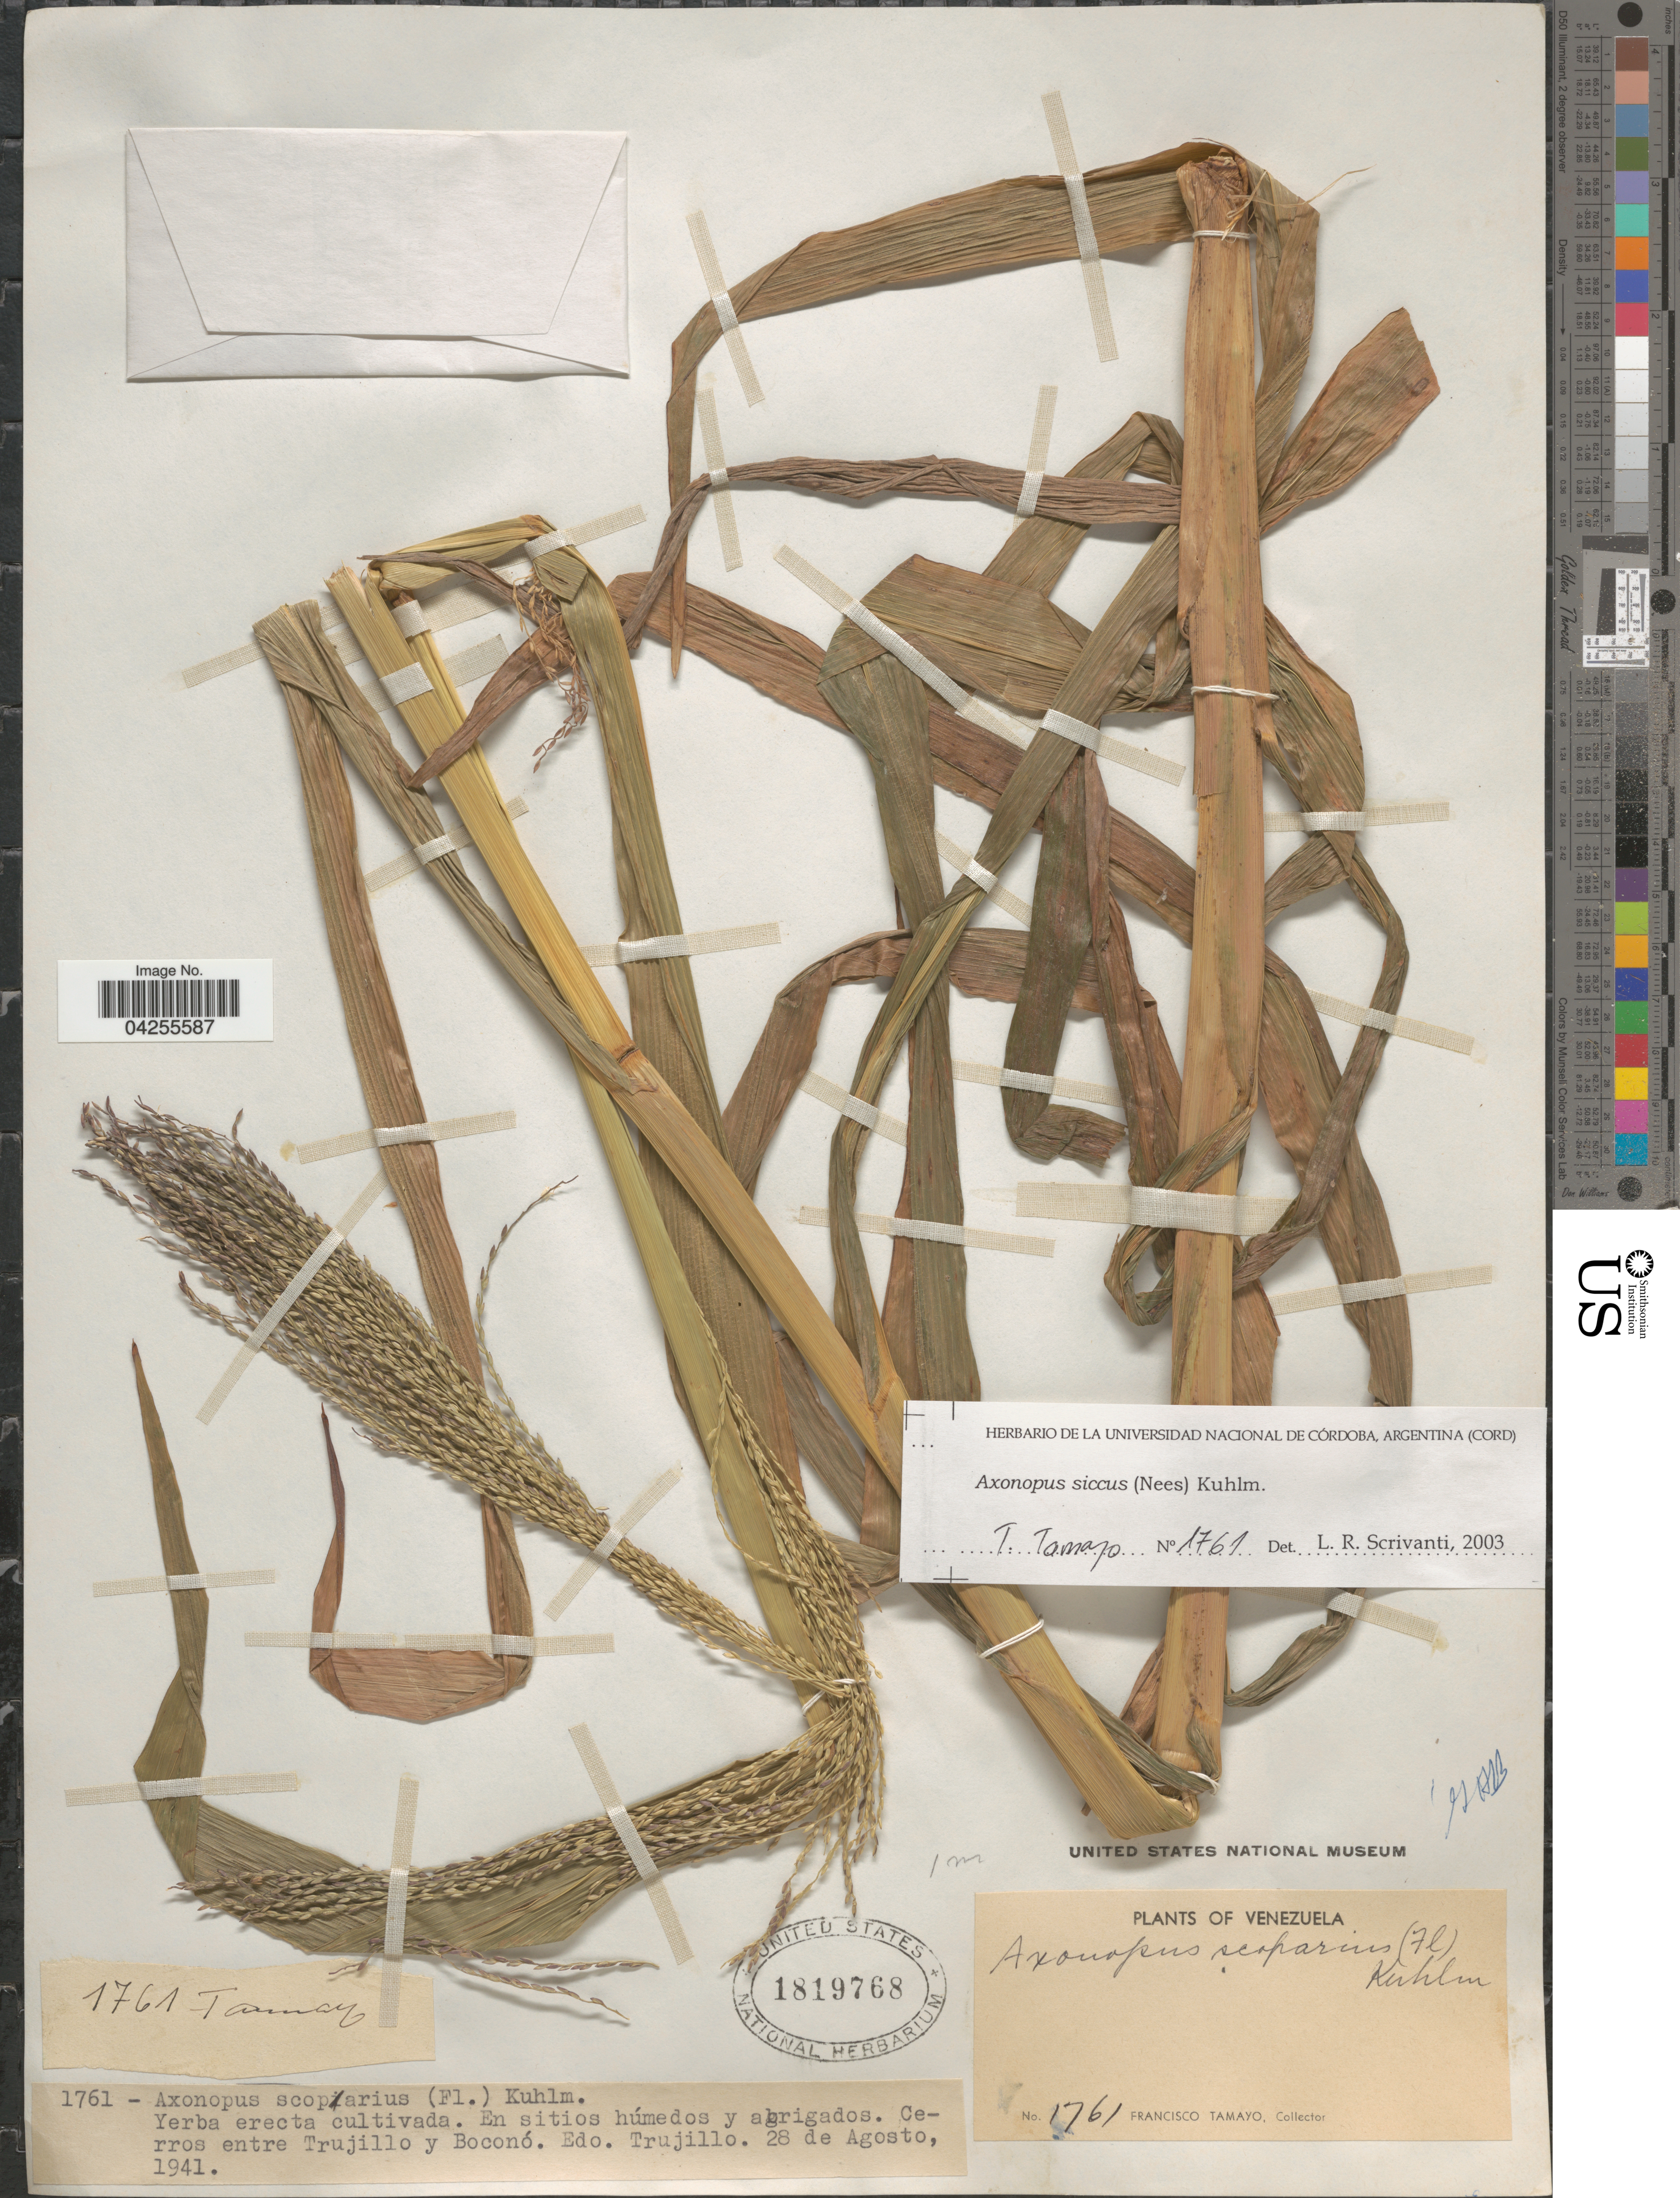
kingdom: Plantae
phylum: Tracheophyta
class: Liliopsida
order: Poales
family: Poaceae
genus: Axonopus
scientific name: Axonopus siccus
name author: (Nees) Kuhlm.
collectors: F. Tamayo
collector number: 1761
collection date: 1941-08-28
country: Venezuela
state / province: Trujillo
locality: Yerba erecta cultivada. En sitios húmedos y agrigados. Cerros entre Trujillo y Boconó.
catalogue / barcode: US 1819768